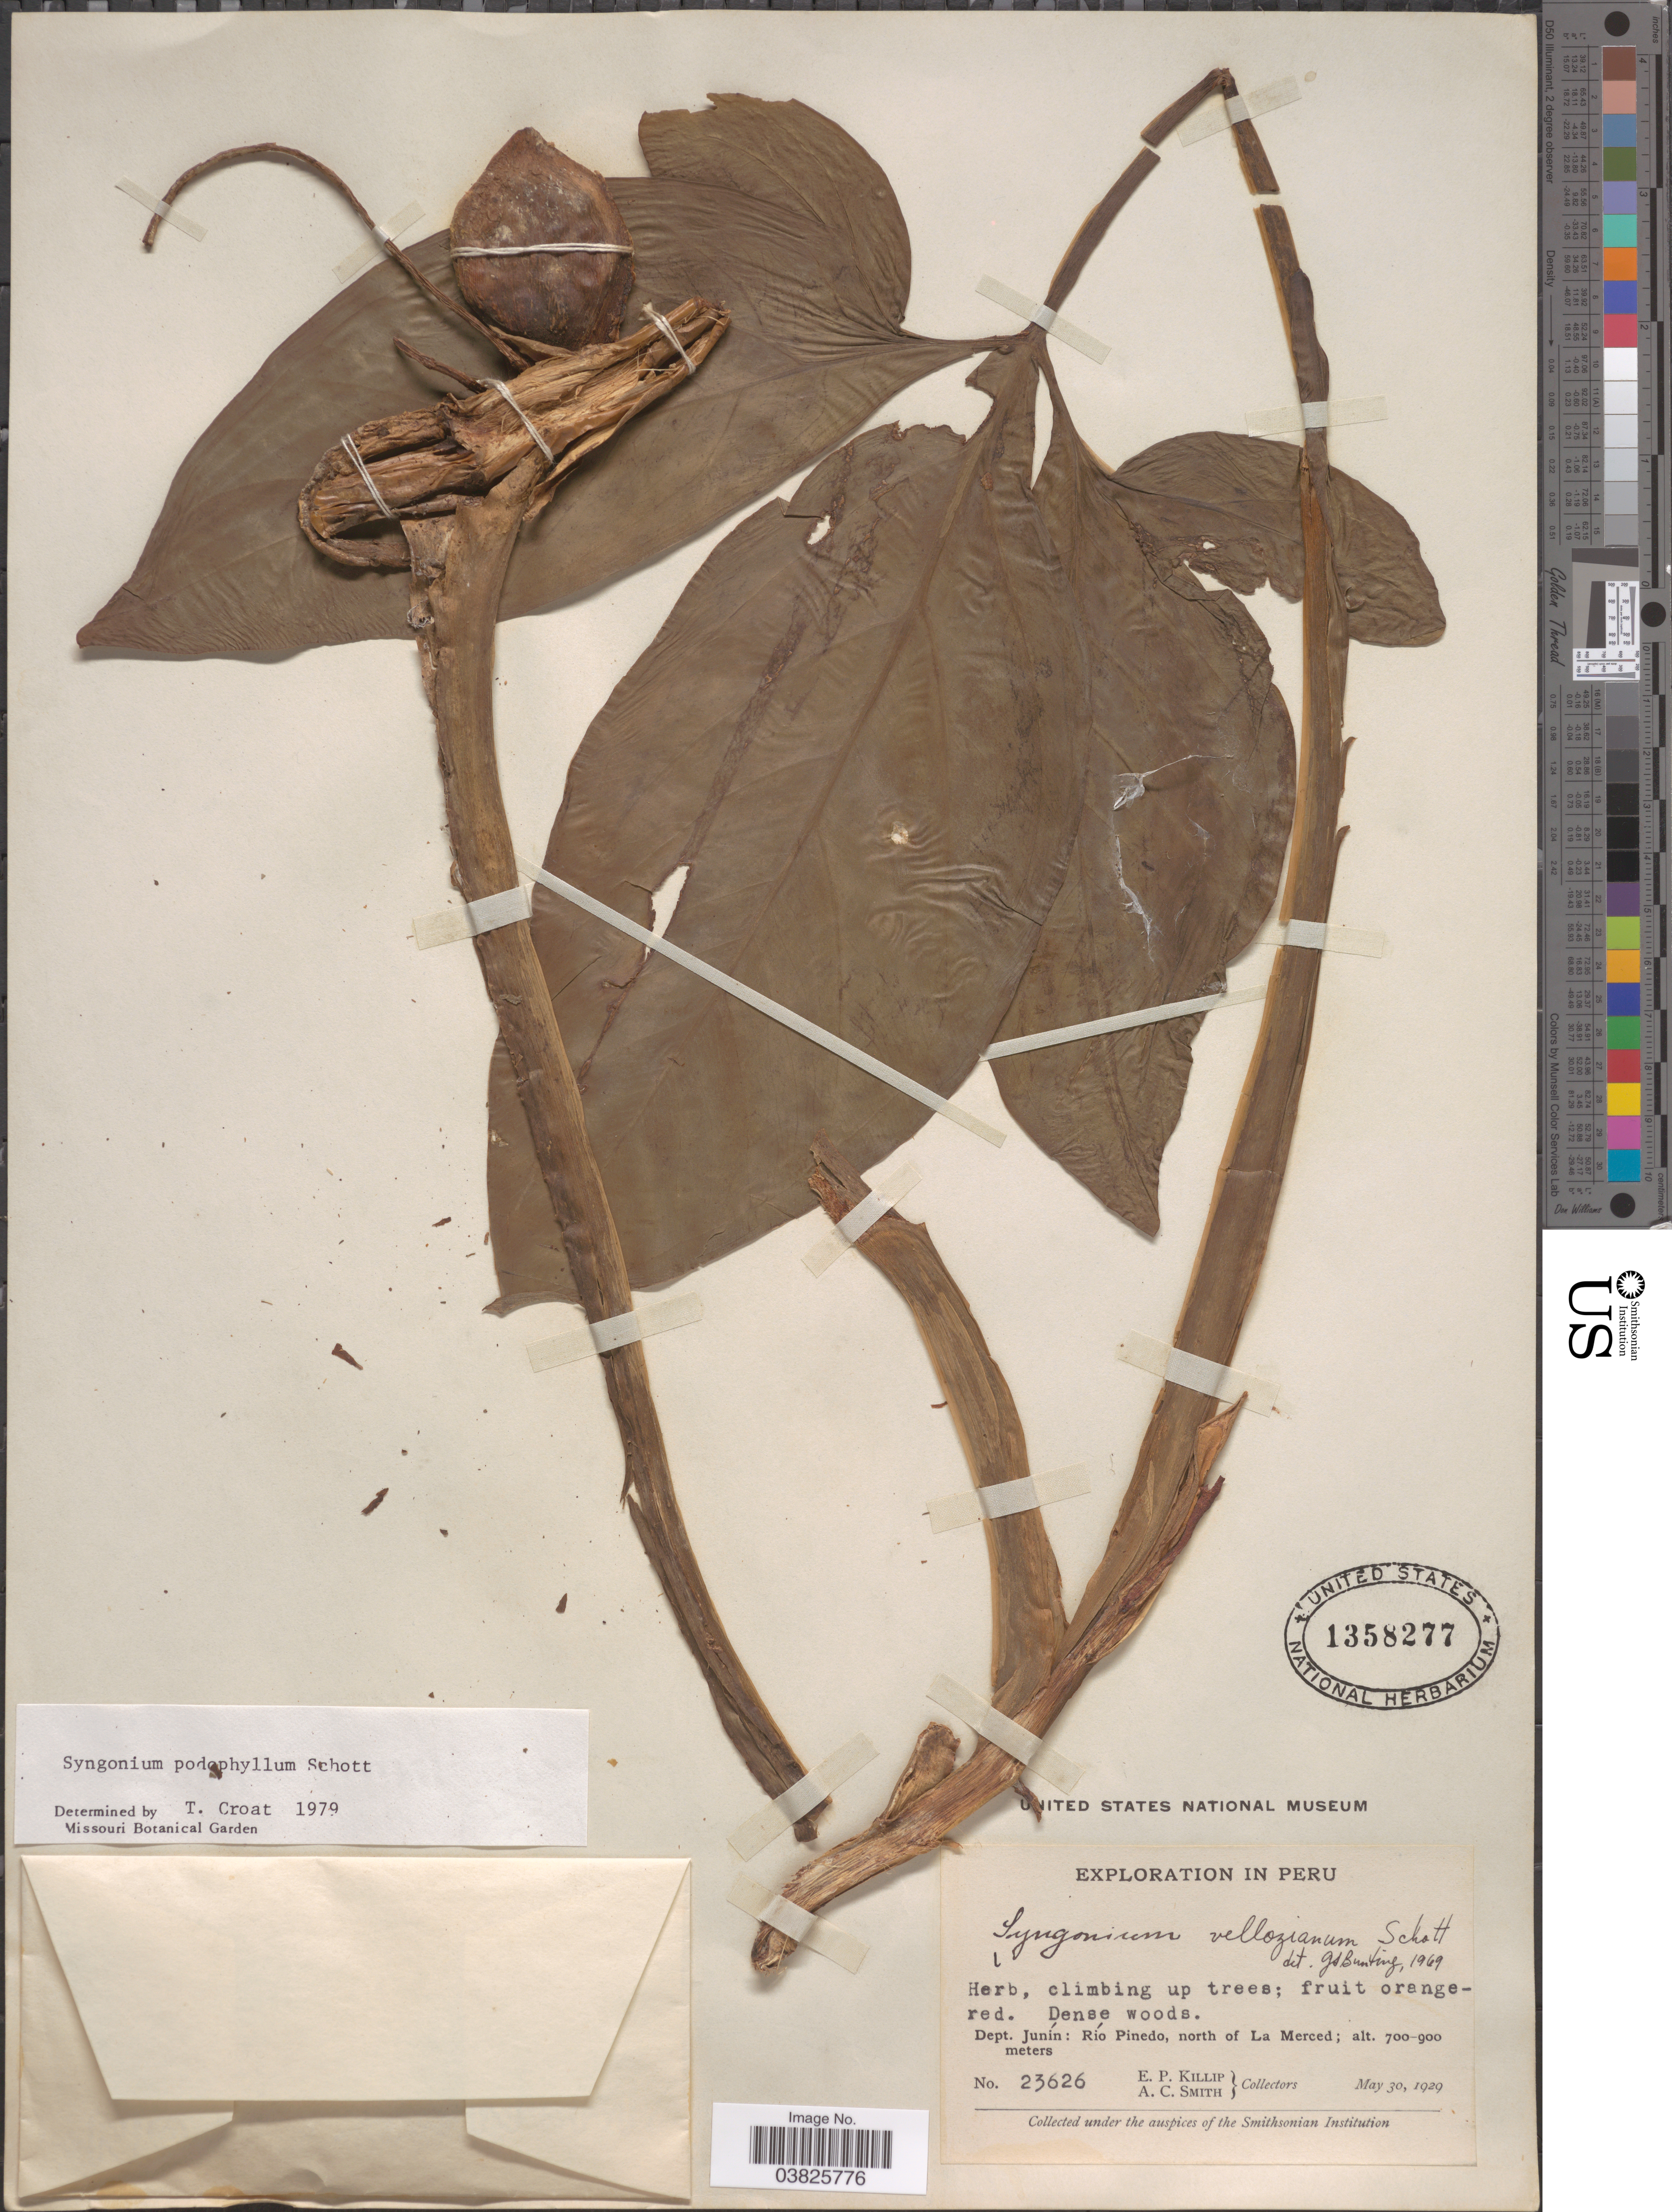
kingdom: Plantae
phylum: Tracheophyta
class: Liliopsida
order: Alismatales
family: Araceae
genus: Syngonium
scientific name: Syngonium podophyllum 'Lemon-Lime'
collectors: E. P. Killip & A. C. Smith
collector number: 23626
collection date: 1929-05-30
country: Peru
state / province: Junín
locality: Dept. Junín: Río Pinedo, north of La Merced.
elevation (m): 700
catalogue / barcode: US 1358277